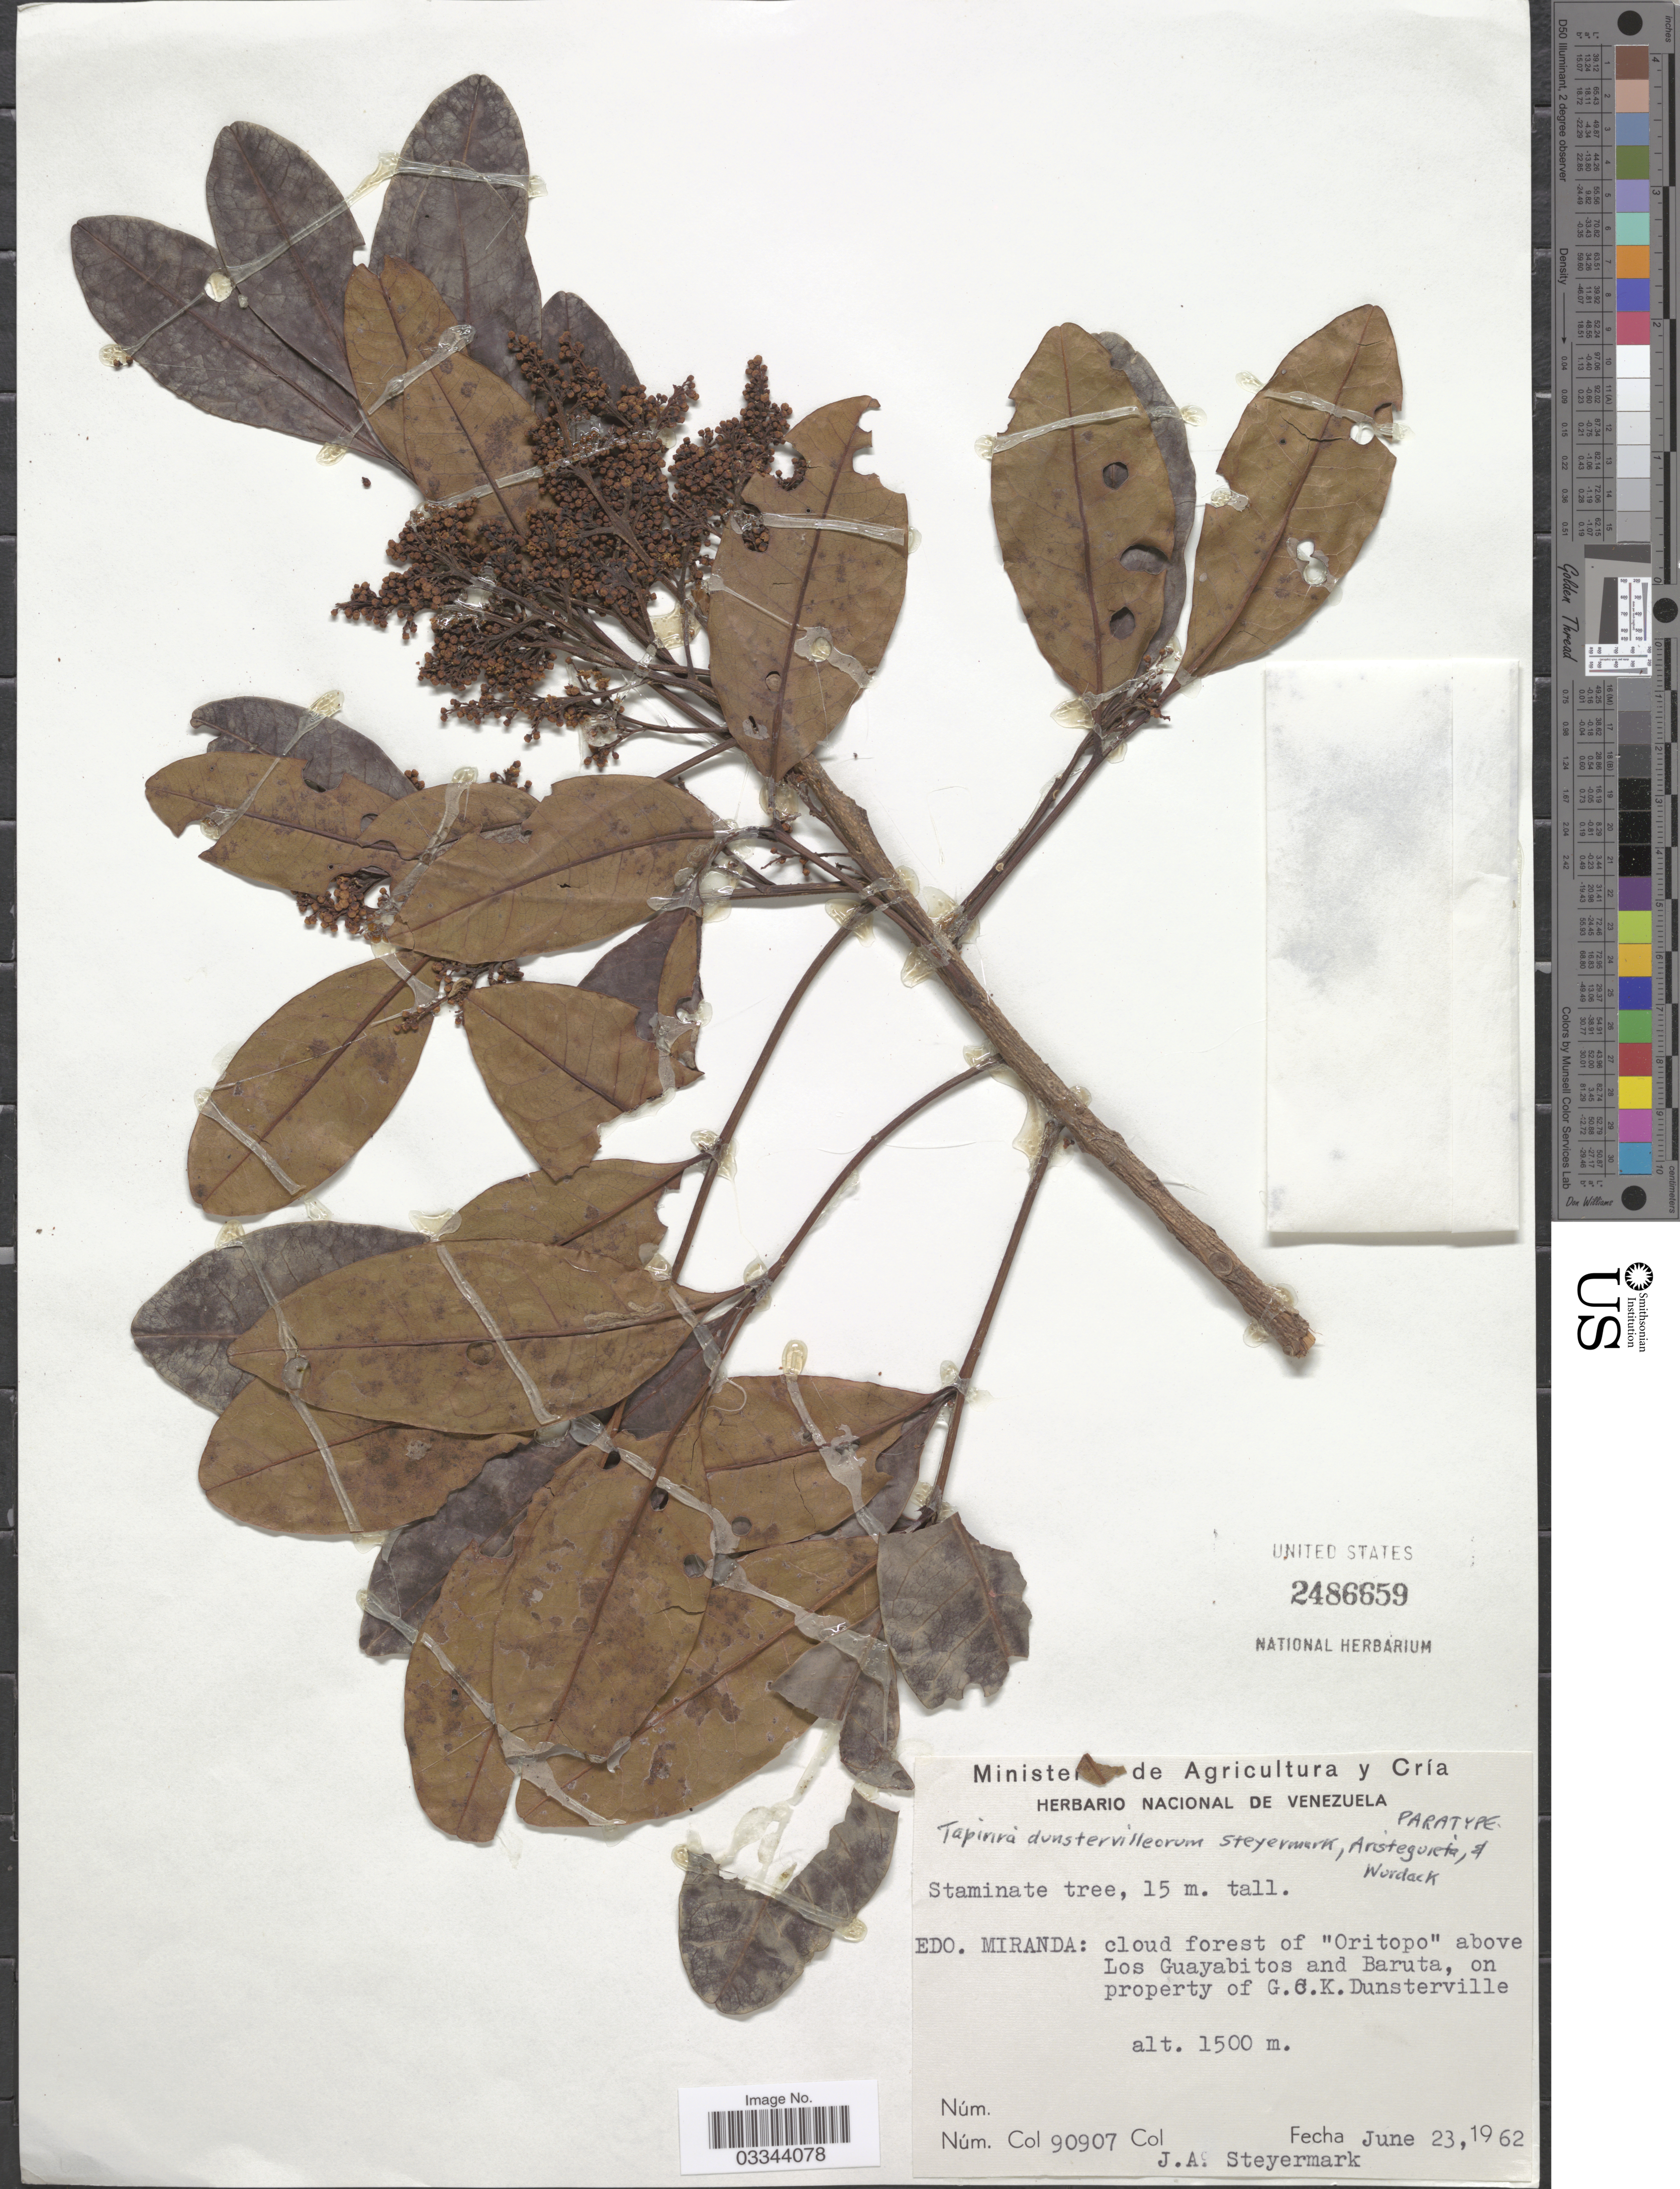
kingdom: Plantae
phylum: Tracheophyta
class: Magnoliopsida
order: Sapindales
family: Anacardiaceae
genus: Tapirira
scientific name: Tapirira dunstervilleorum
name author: Steyerm. et al.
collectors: J. Steyermark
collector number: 90907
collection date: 1962-06-23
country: Venezuela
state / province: Miranda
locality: Cloud forest of "Oritopo" above Los Guayabitos and Baruta, on property of G.C.K. Dunsterville.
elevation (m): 1500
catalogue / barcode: US 2486659